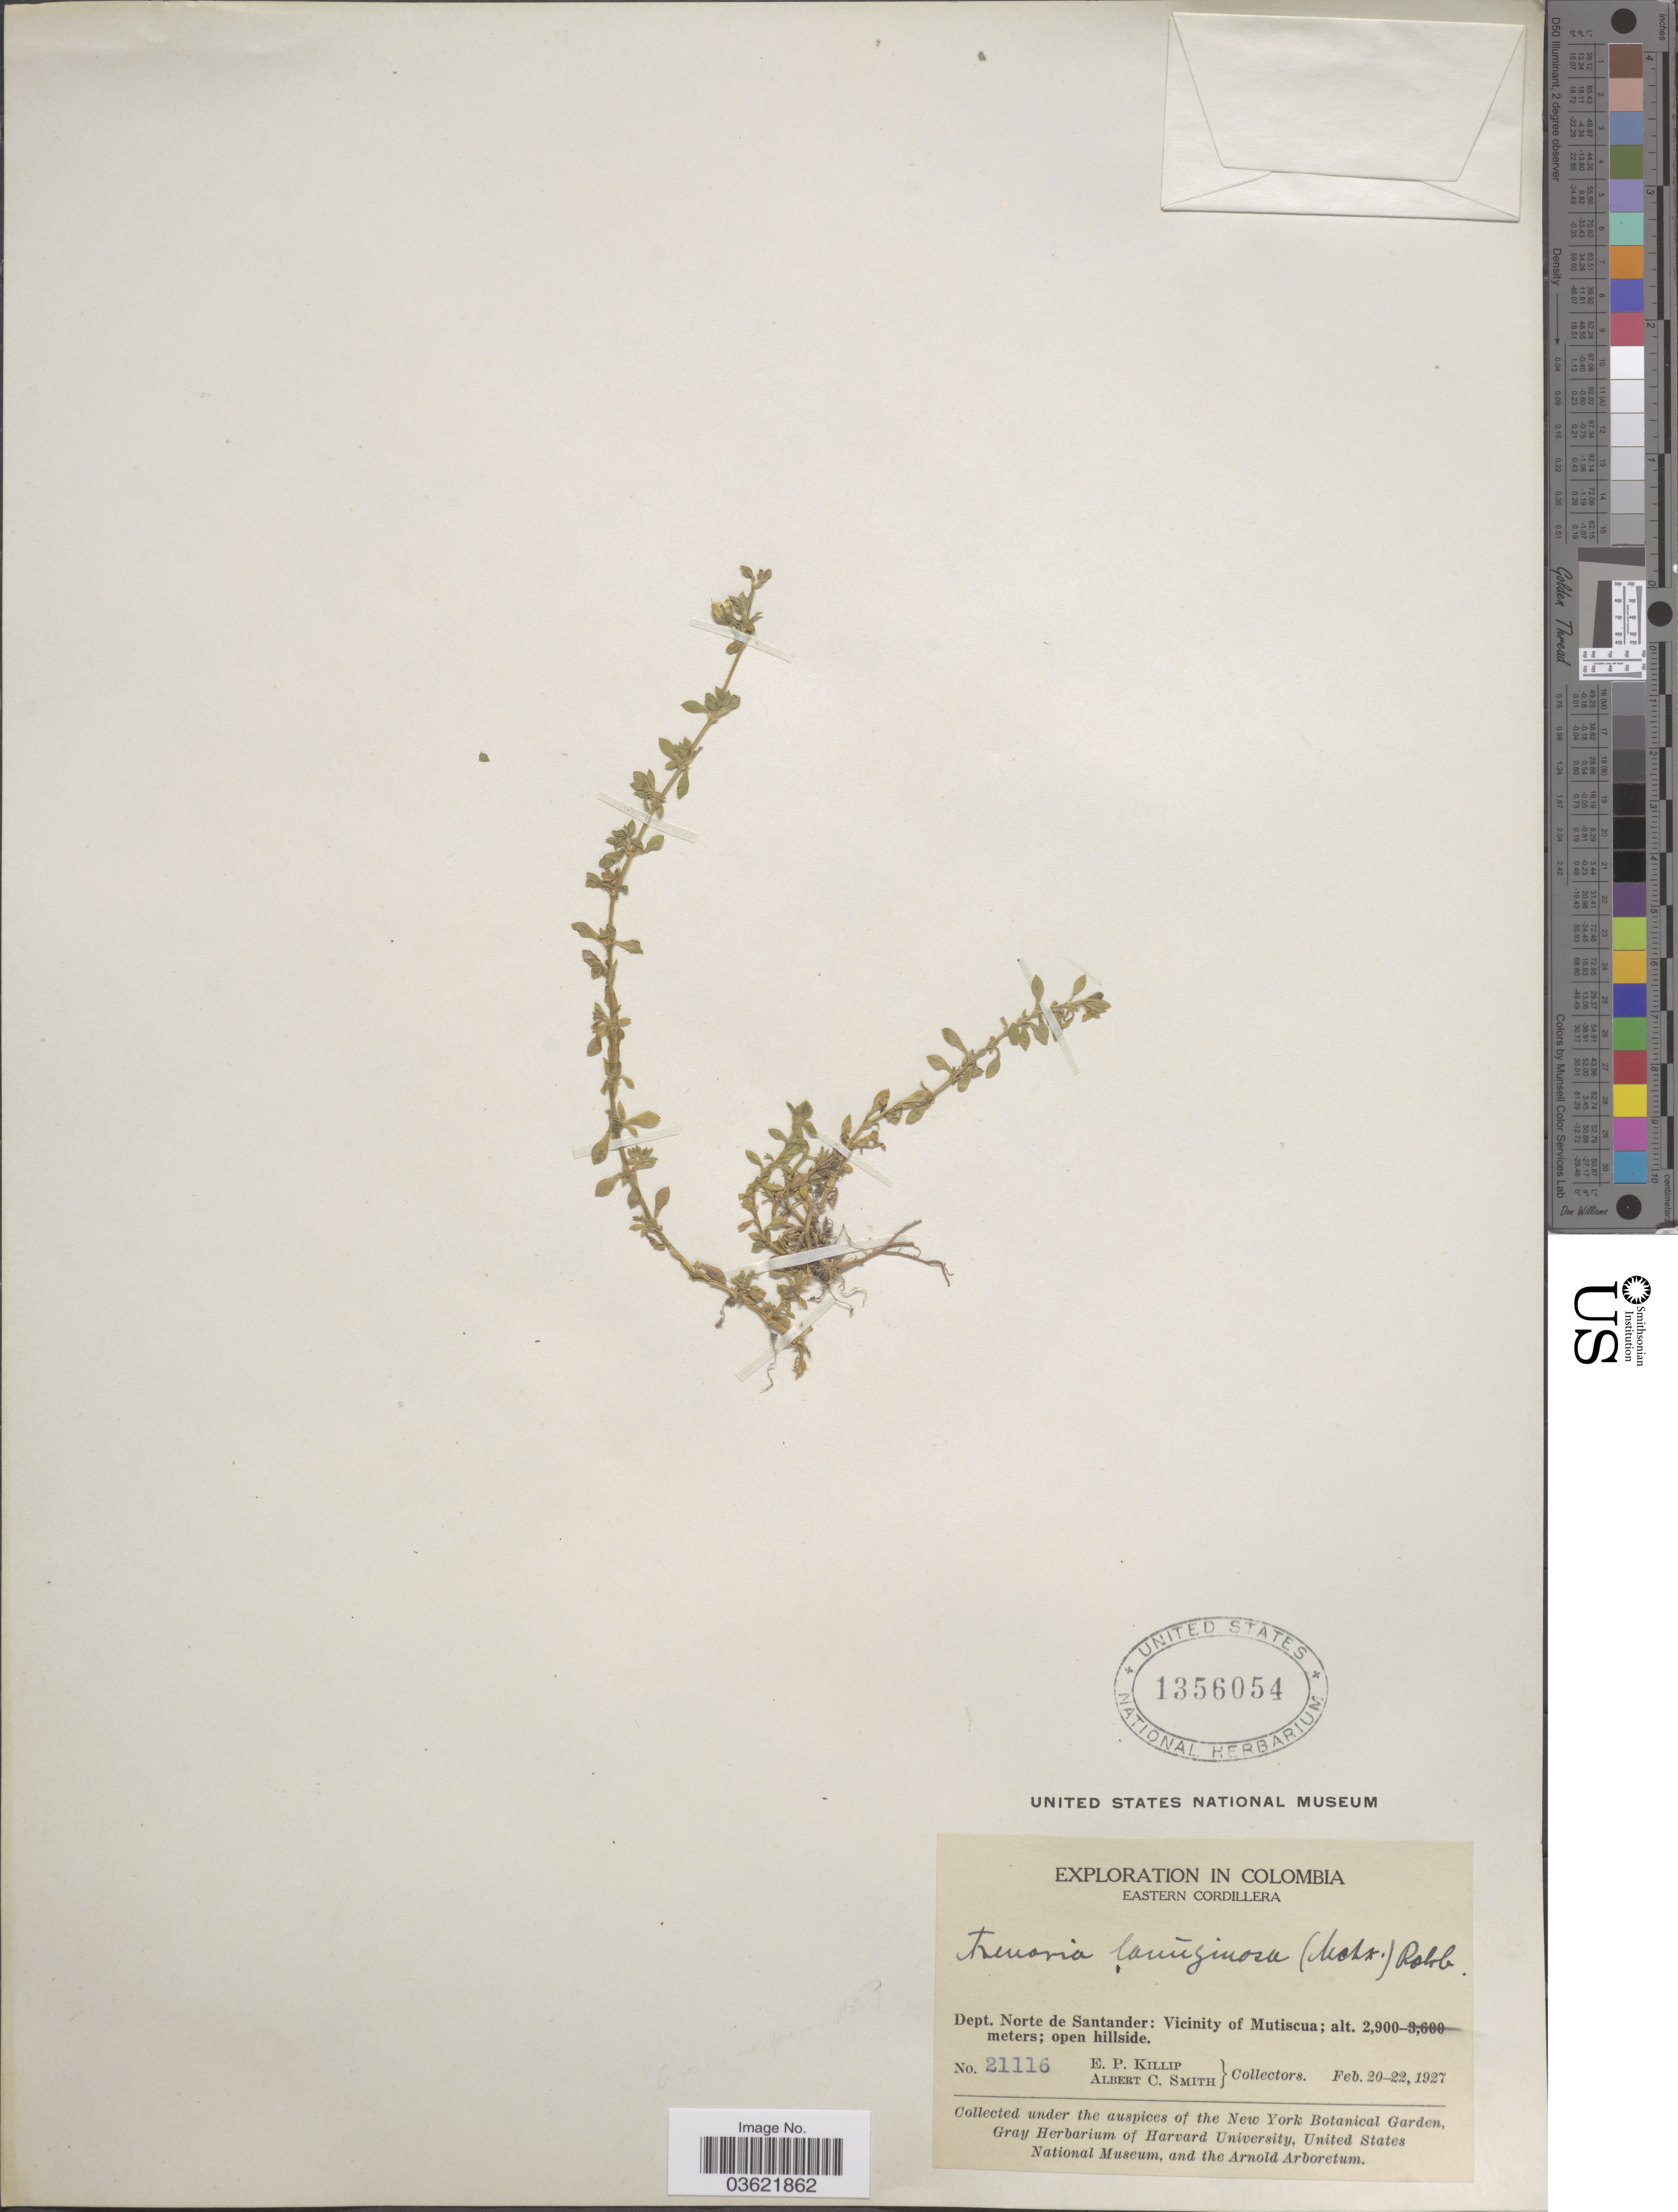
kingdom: Plantae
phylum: Tracheophyta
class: Magnoliopsida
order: Caryophyllales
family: Caryophyllaceae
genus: Arenaria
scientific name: Arenaria lanuginosa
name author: (Michx.) Rohrb.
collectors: E. P. Killip & A. C. Smith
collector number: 21116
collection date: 1927-02-20/1927-02-22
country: Colombia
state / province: Norte de Santander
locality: Eastern Cordillera. Dept. Norte de Santander: Vicinity of Mutiscua.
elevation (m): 2900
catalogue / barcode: US 1356054